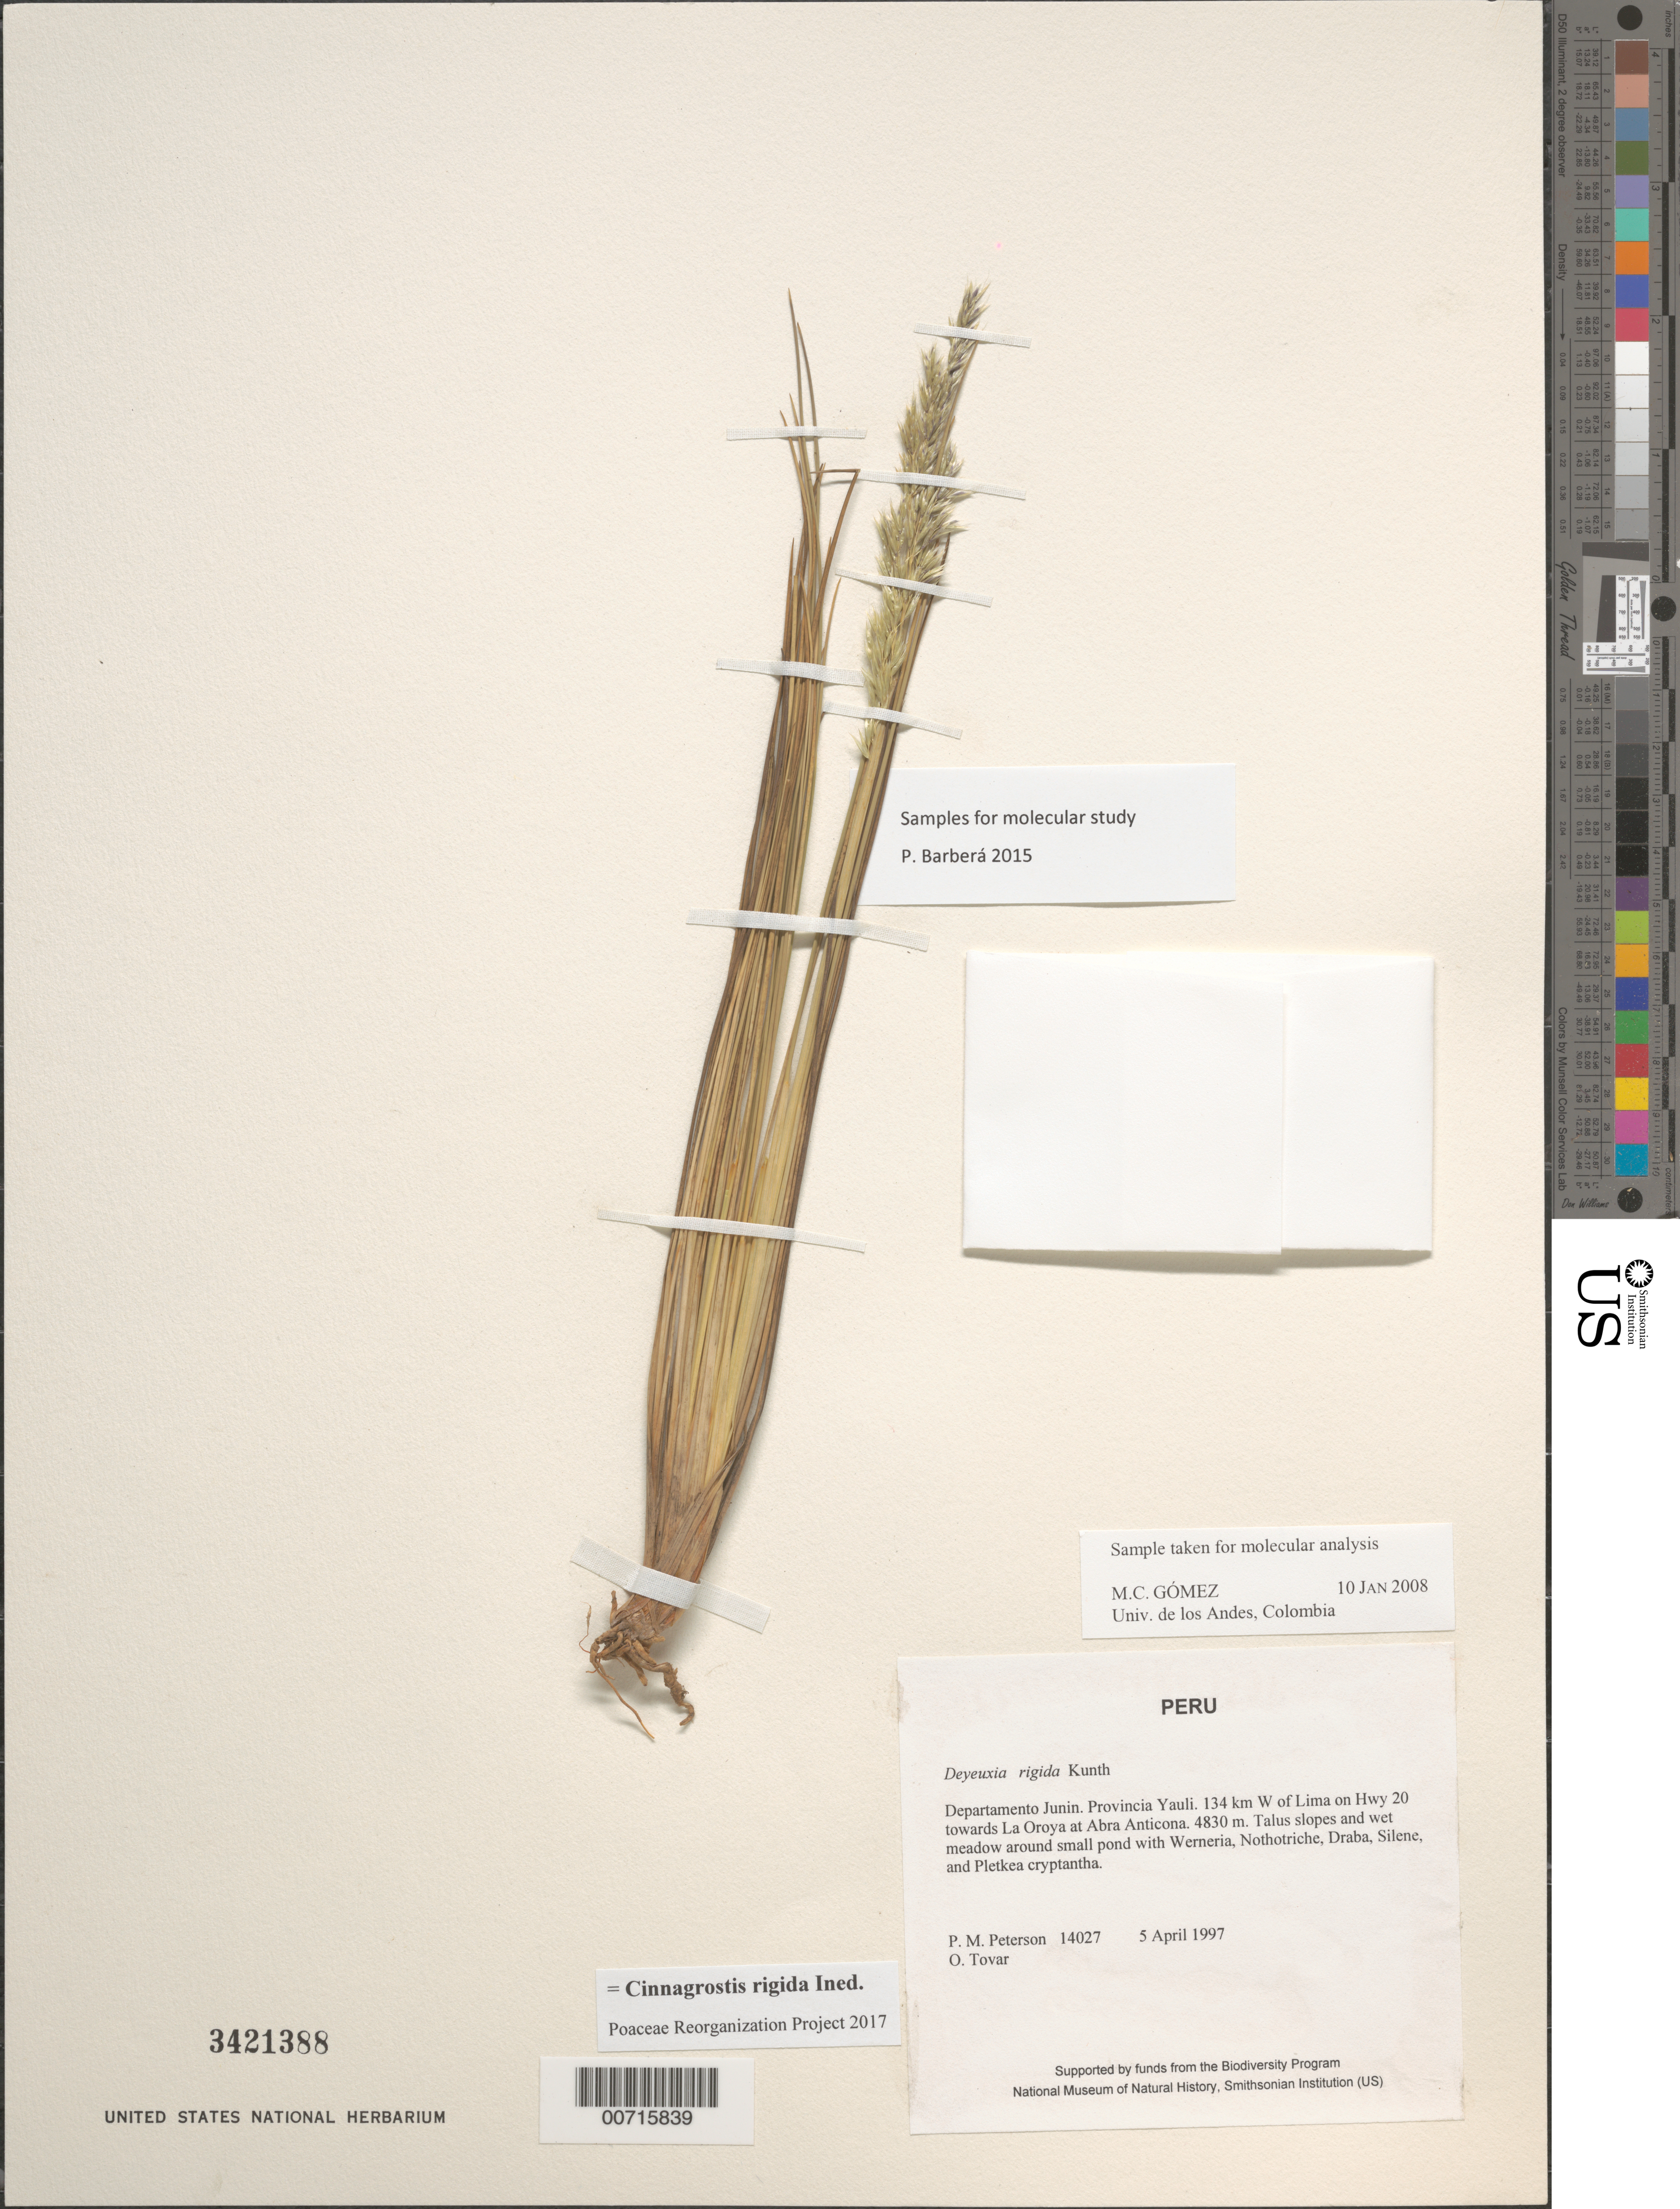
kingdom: Plantae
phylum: Tracheophyta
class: Liliopsida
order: Poales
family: Poaceae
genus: Cinnagrostis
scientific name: Cinnagrostis rigida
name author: (Kunth) P.M. Peterson et al.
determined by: Poaceae Reorganization Project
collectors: P. M. Peterson & Ó. Tovar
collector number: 14027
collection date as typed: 05 Apr 1997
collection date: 1997-04-05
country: Peru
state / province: Junín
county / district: Yauli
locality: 134 km W of Lima on Hwy 20 towards La Oroya at Abra Anticona.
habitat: Talus slopes and wet meadow around small pond with Werneria, Nothotriche, Draba, Silene, and Pletkea cryptantha.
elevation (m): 4830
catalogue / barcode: US 3421388